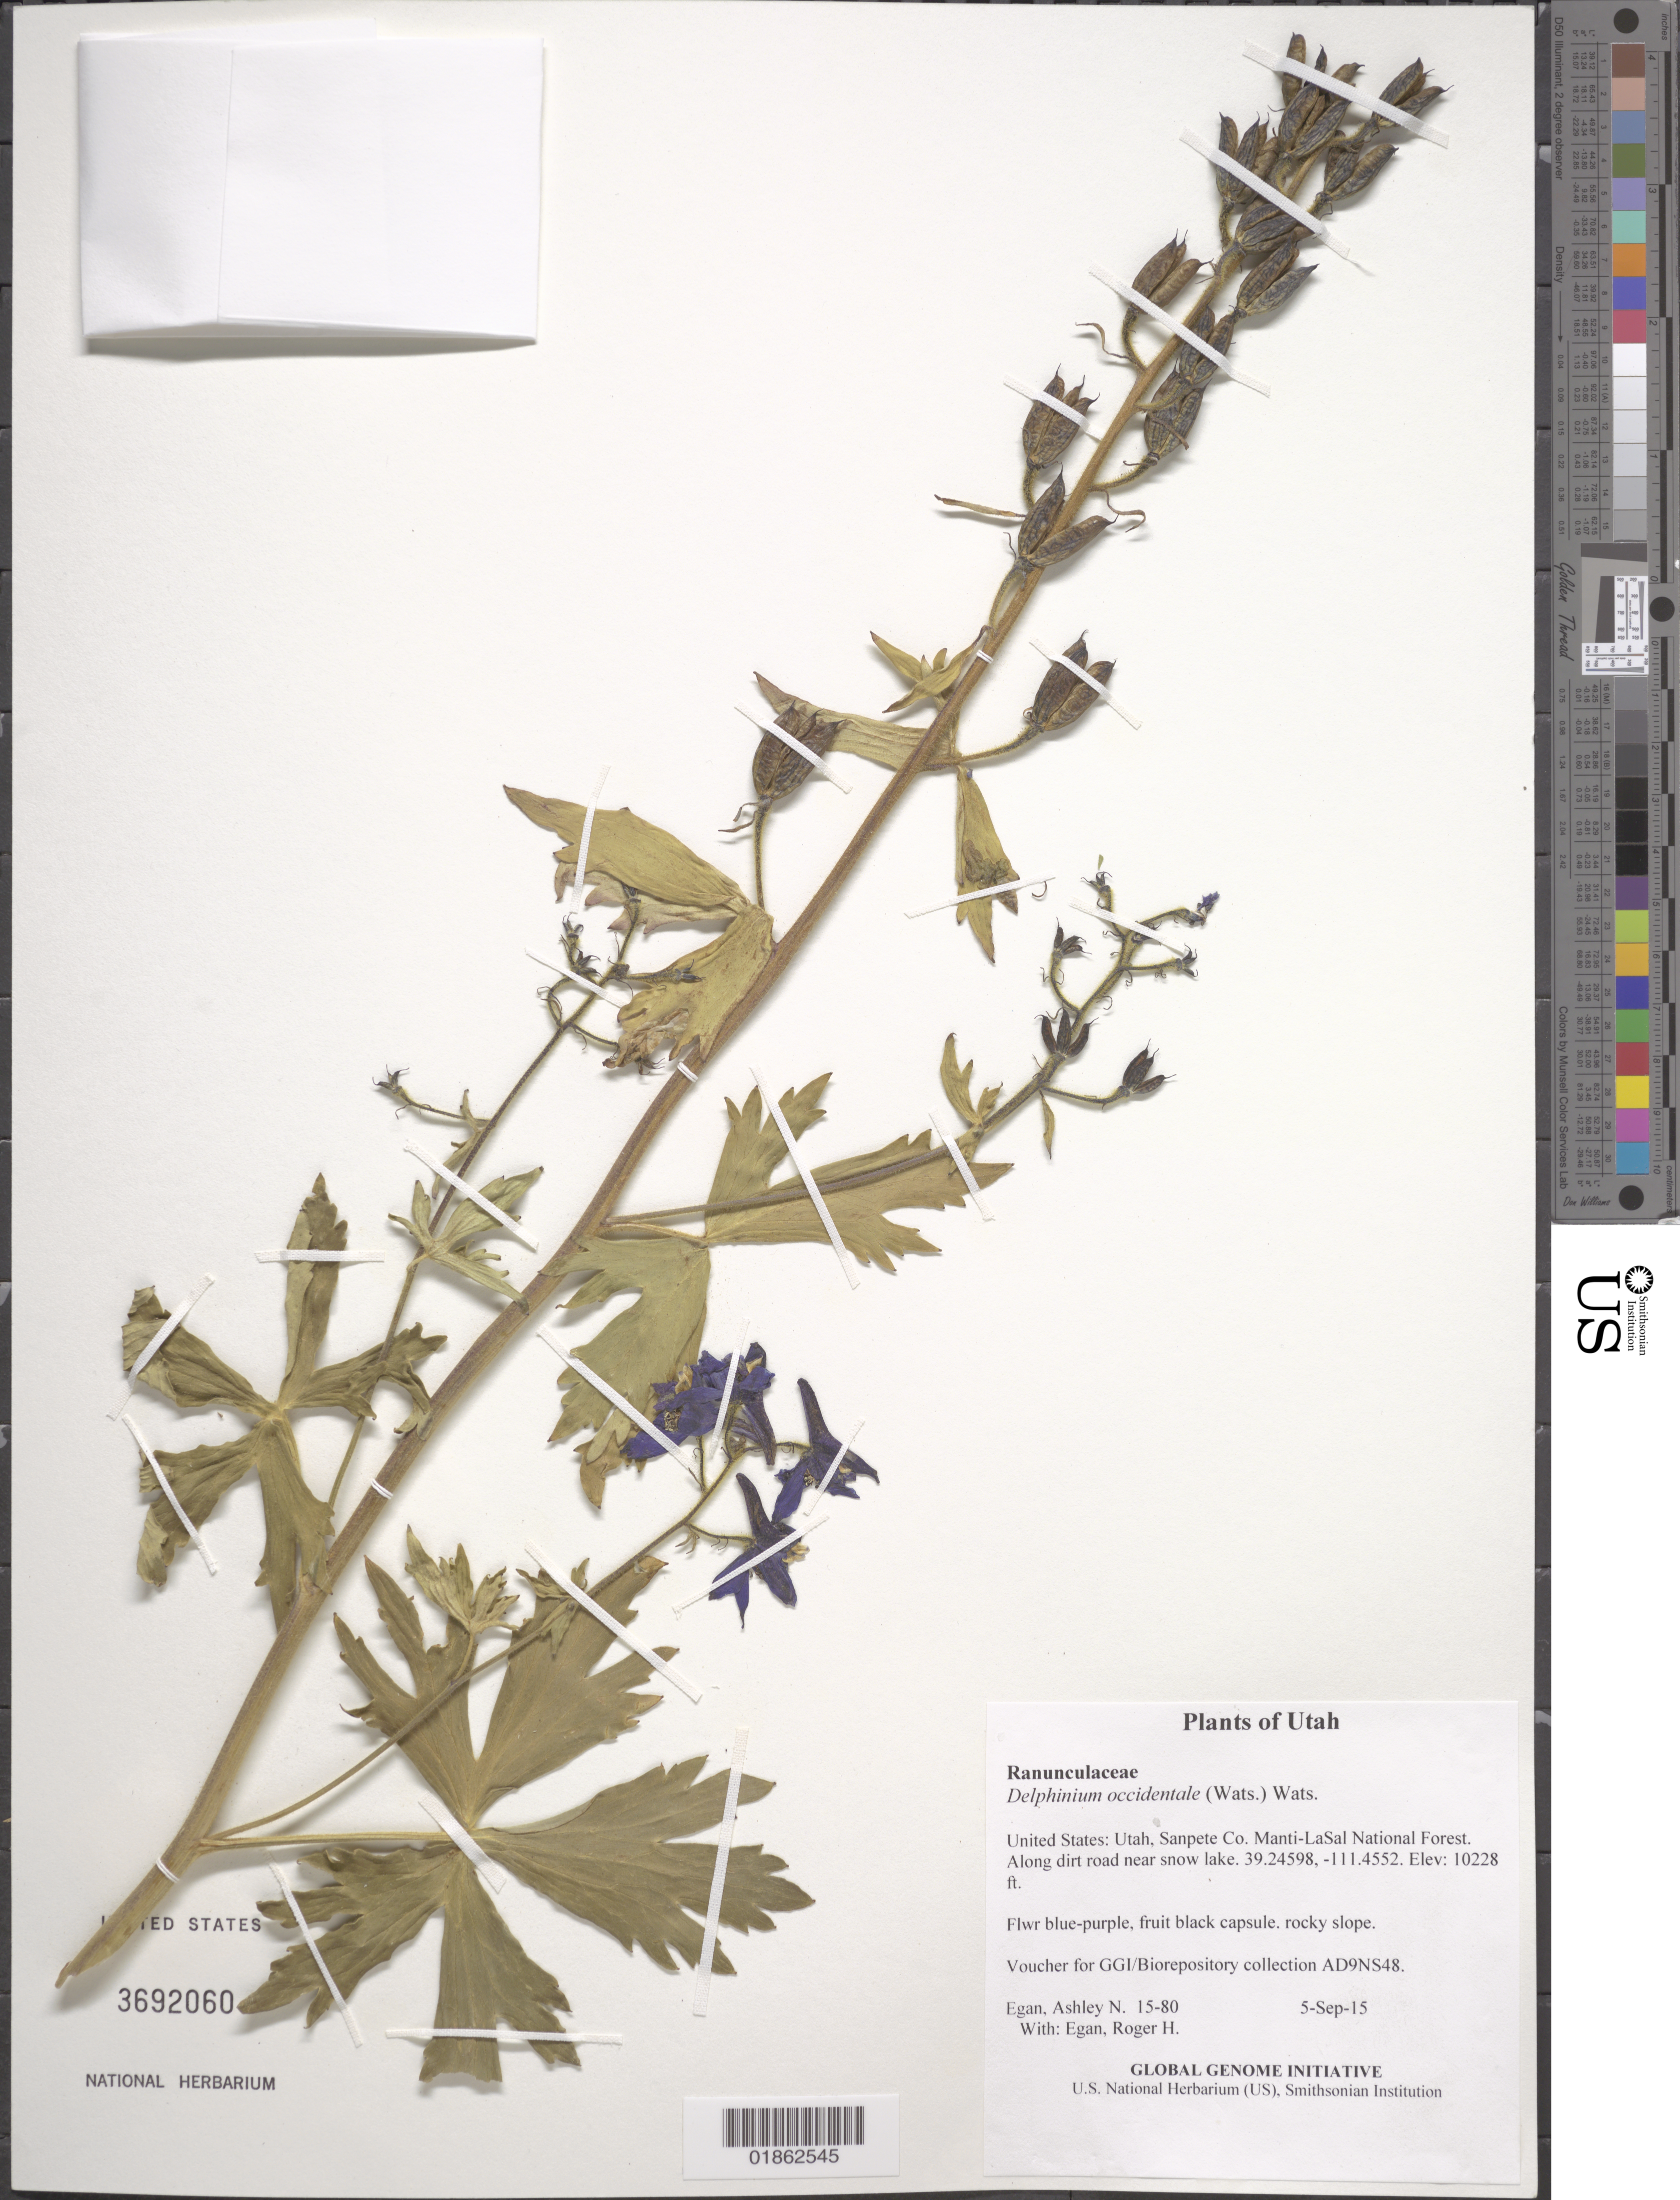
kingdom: Plantae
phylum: Tracheophyta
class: Magnoliopsida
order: Ranunculales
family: Ranunculaceae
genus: Delphinium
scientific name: Delphinium x occidentale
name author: (S. Watson) S. Watson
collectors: A. N. Egan & R. H. Egan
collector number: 15-80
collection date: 2015-09-05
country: United States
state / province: Utah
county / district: Sanpete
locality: Manti-LaSal National Forest. Along dirt road near snow lake.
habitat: rocky slope.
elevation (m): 3117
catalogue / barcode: US 3692060